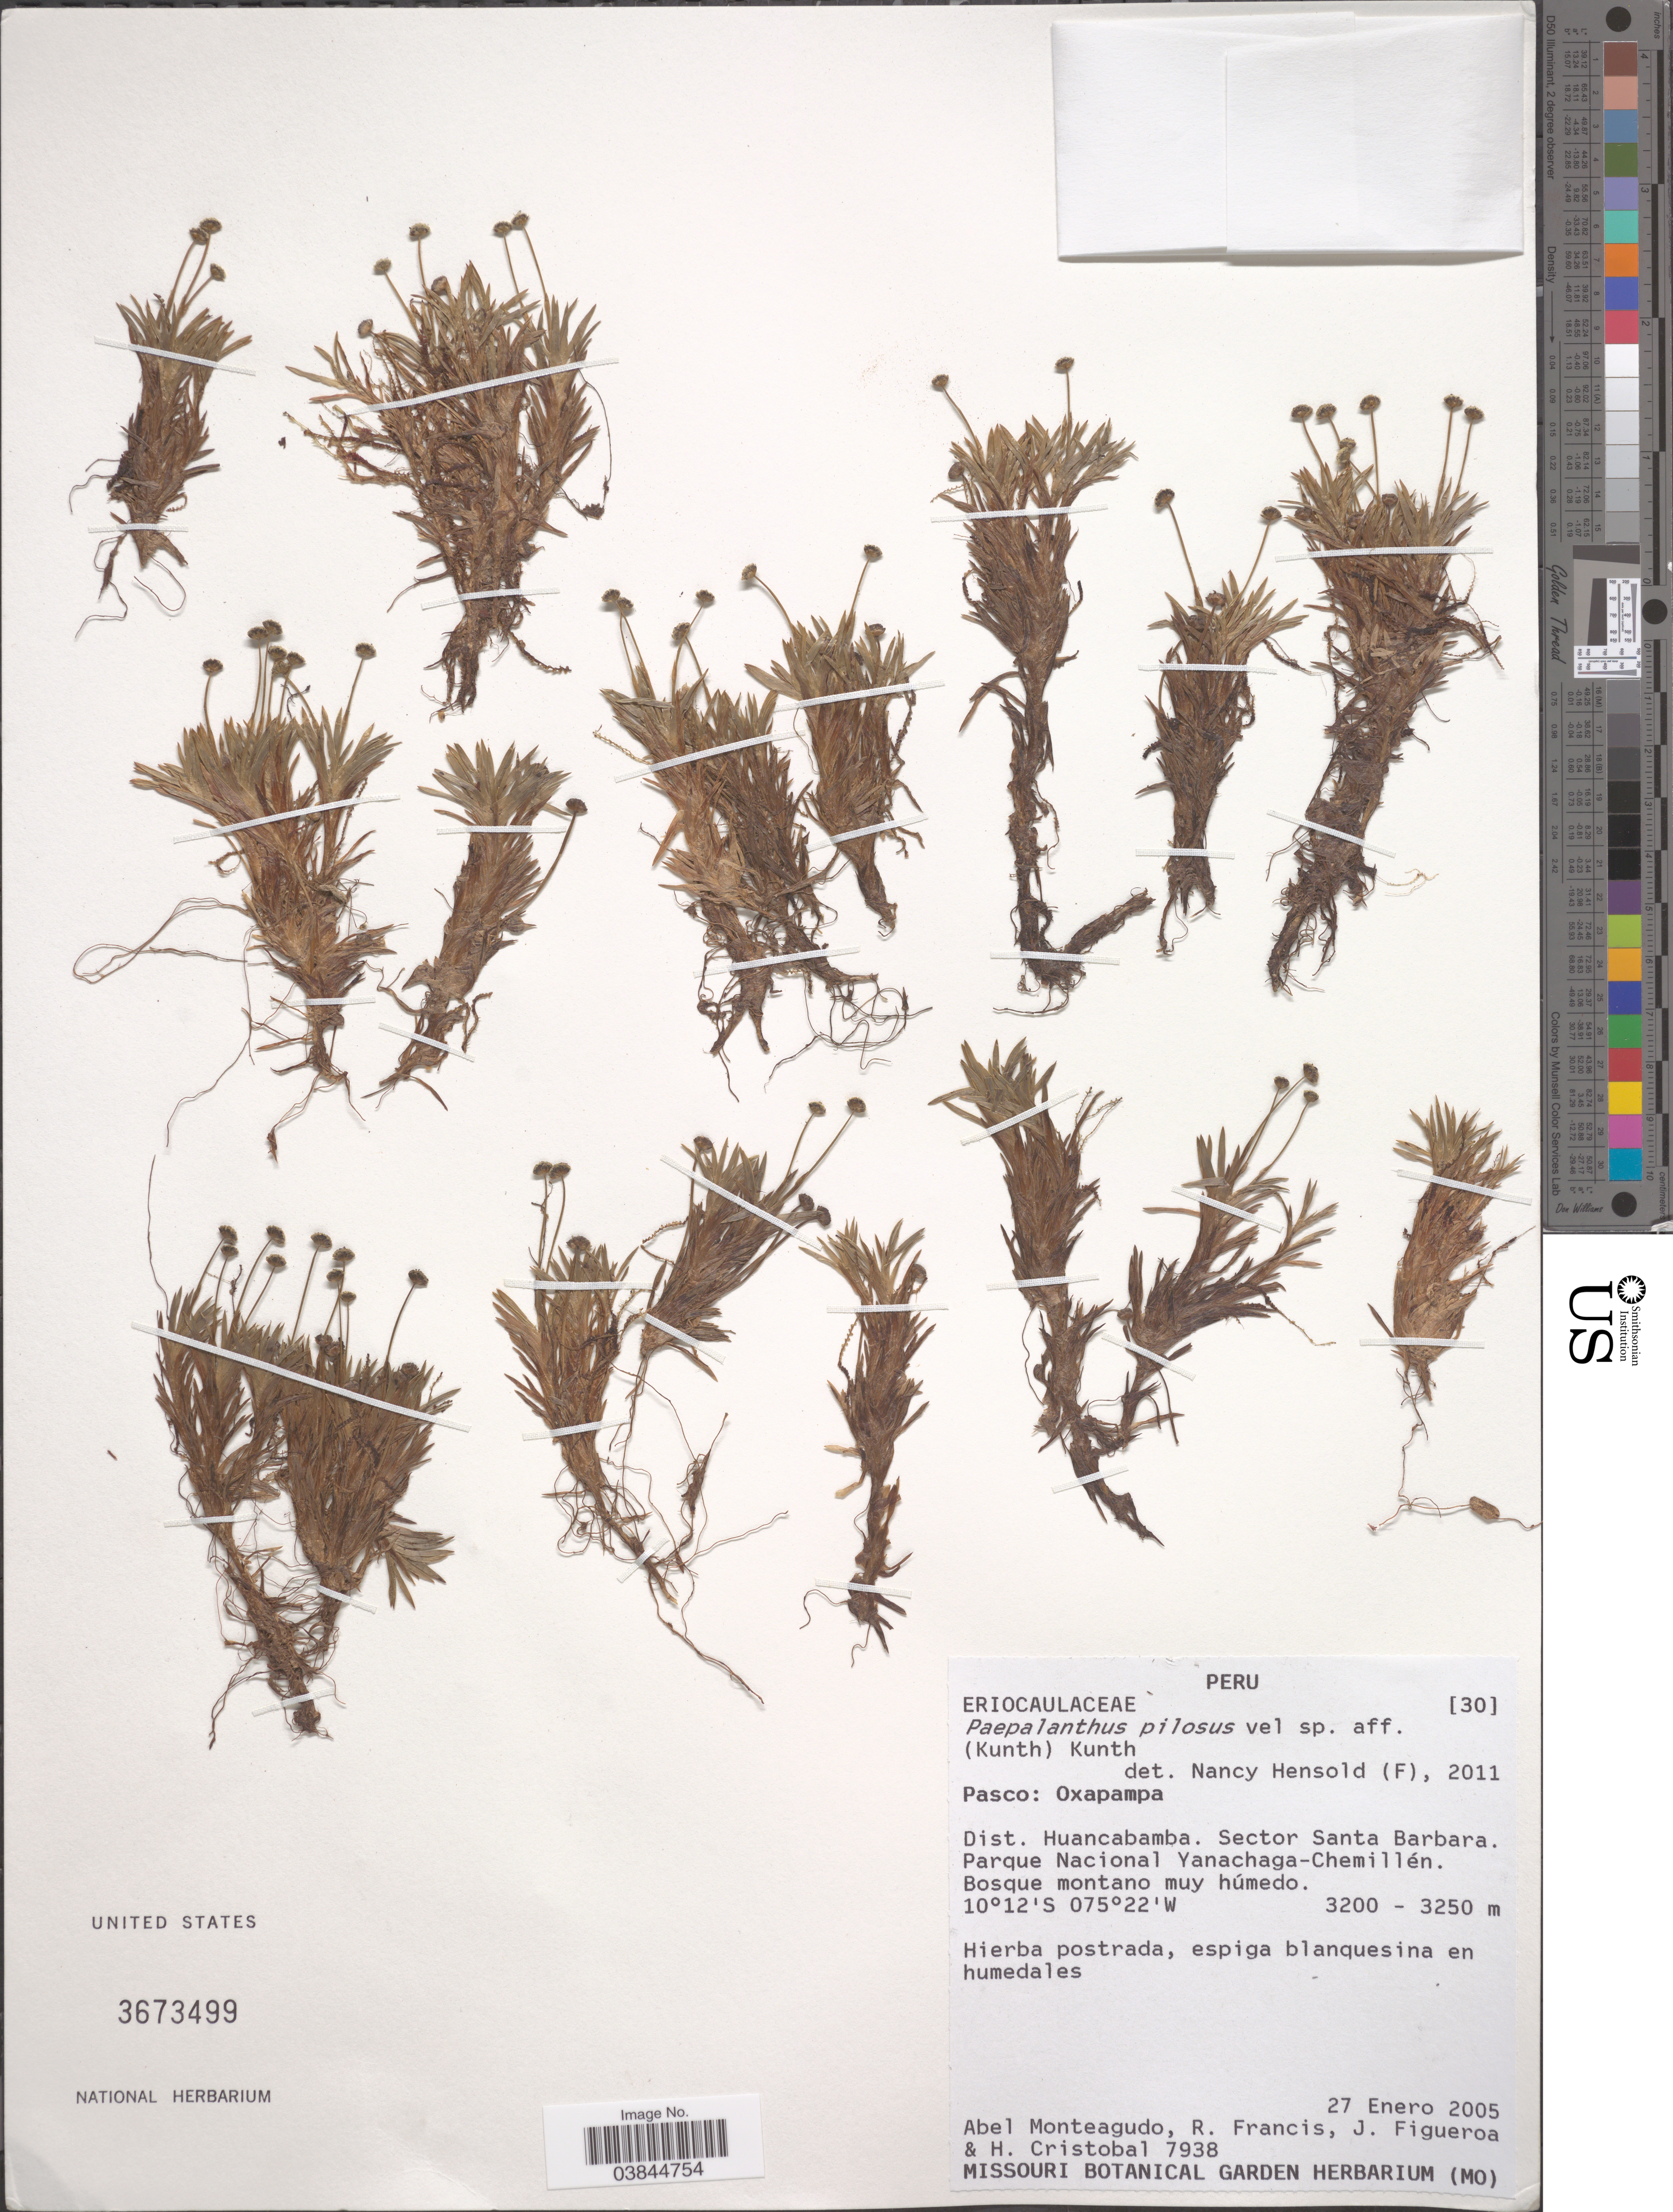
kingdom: Plantae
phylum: Tracheophyta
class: Liliopsida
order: Poales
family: Eriocaulaceae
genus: Paepalanthus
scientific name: Paepalanthus pilosus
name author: (Kunth) Kunth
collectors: A. Monteagudo, R. Francis, J. Figueroa & H. Cristobal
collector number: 7938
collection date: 2005-01-27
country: Peru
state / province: Pasco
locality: Oxapampa. Dist. Huancabamba. Sector Santa Barbara. Parque Nacional Yanachaga-Chemillén.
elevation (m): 3200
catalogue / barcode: US 3673499